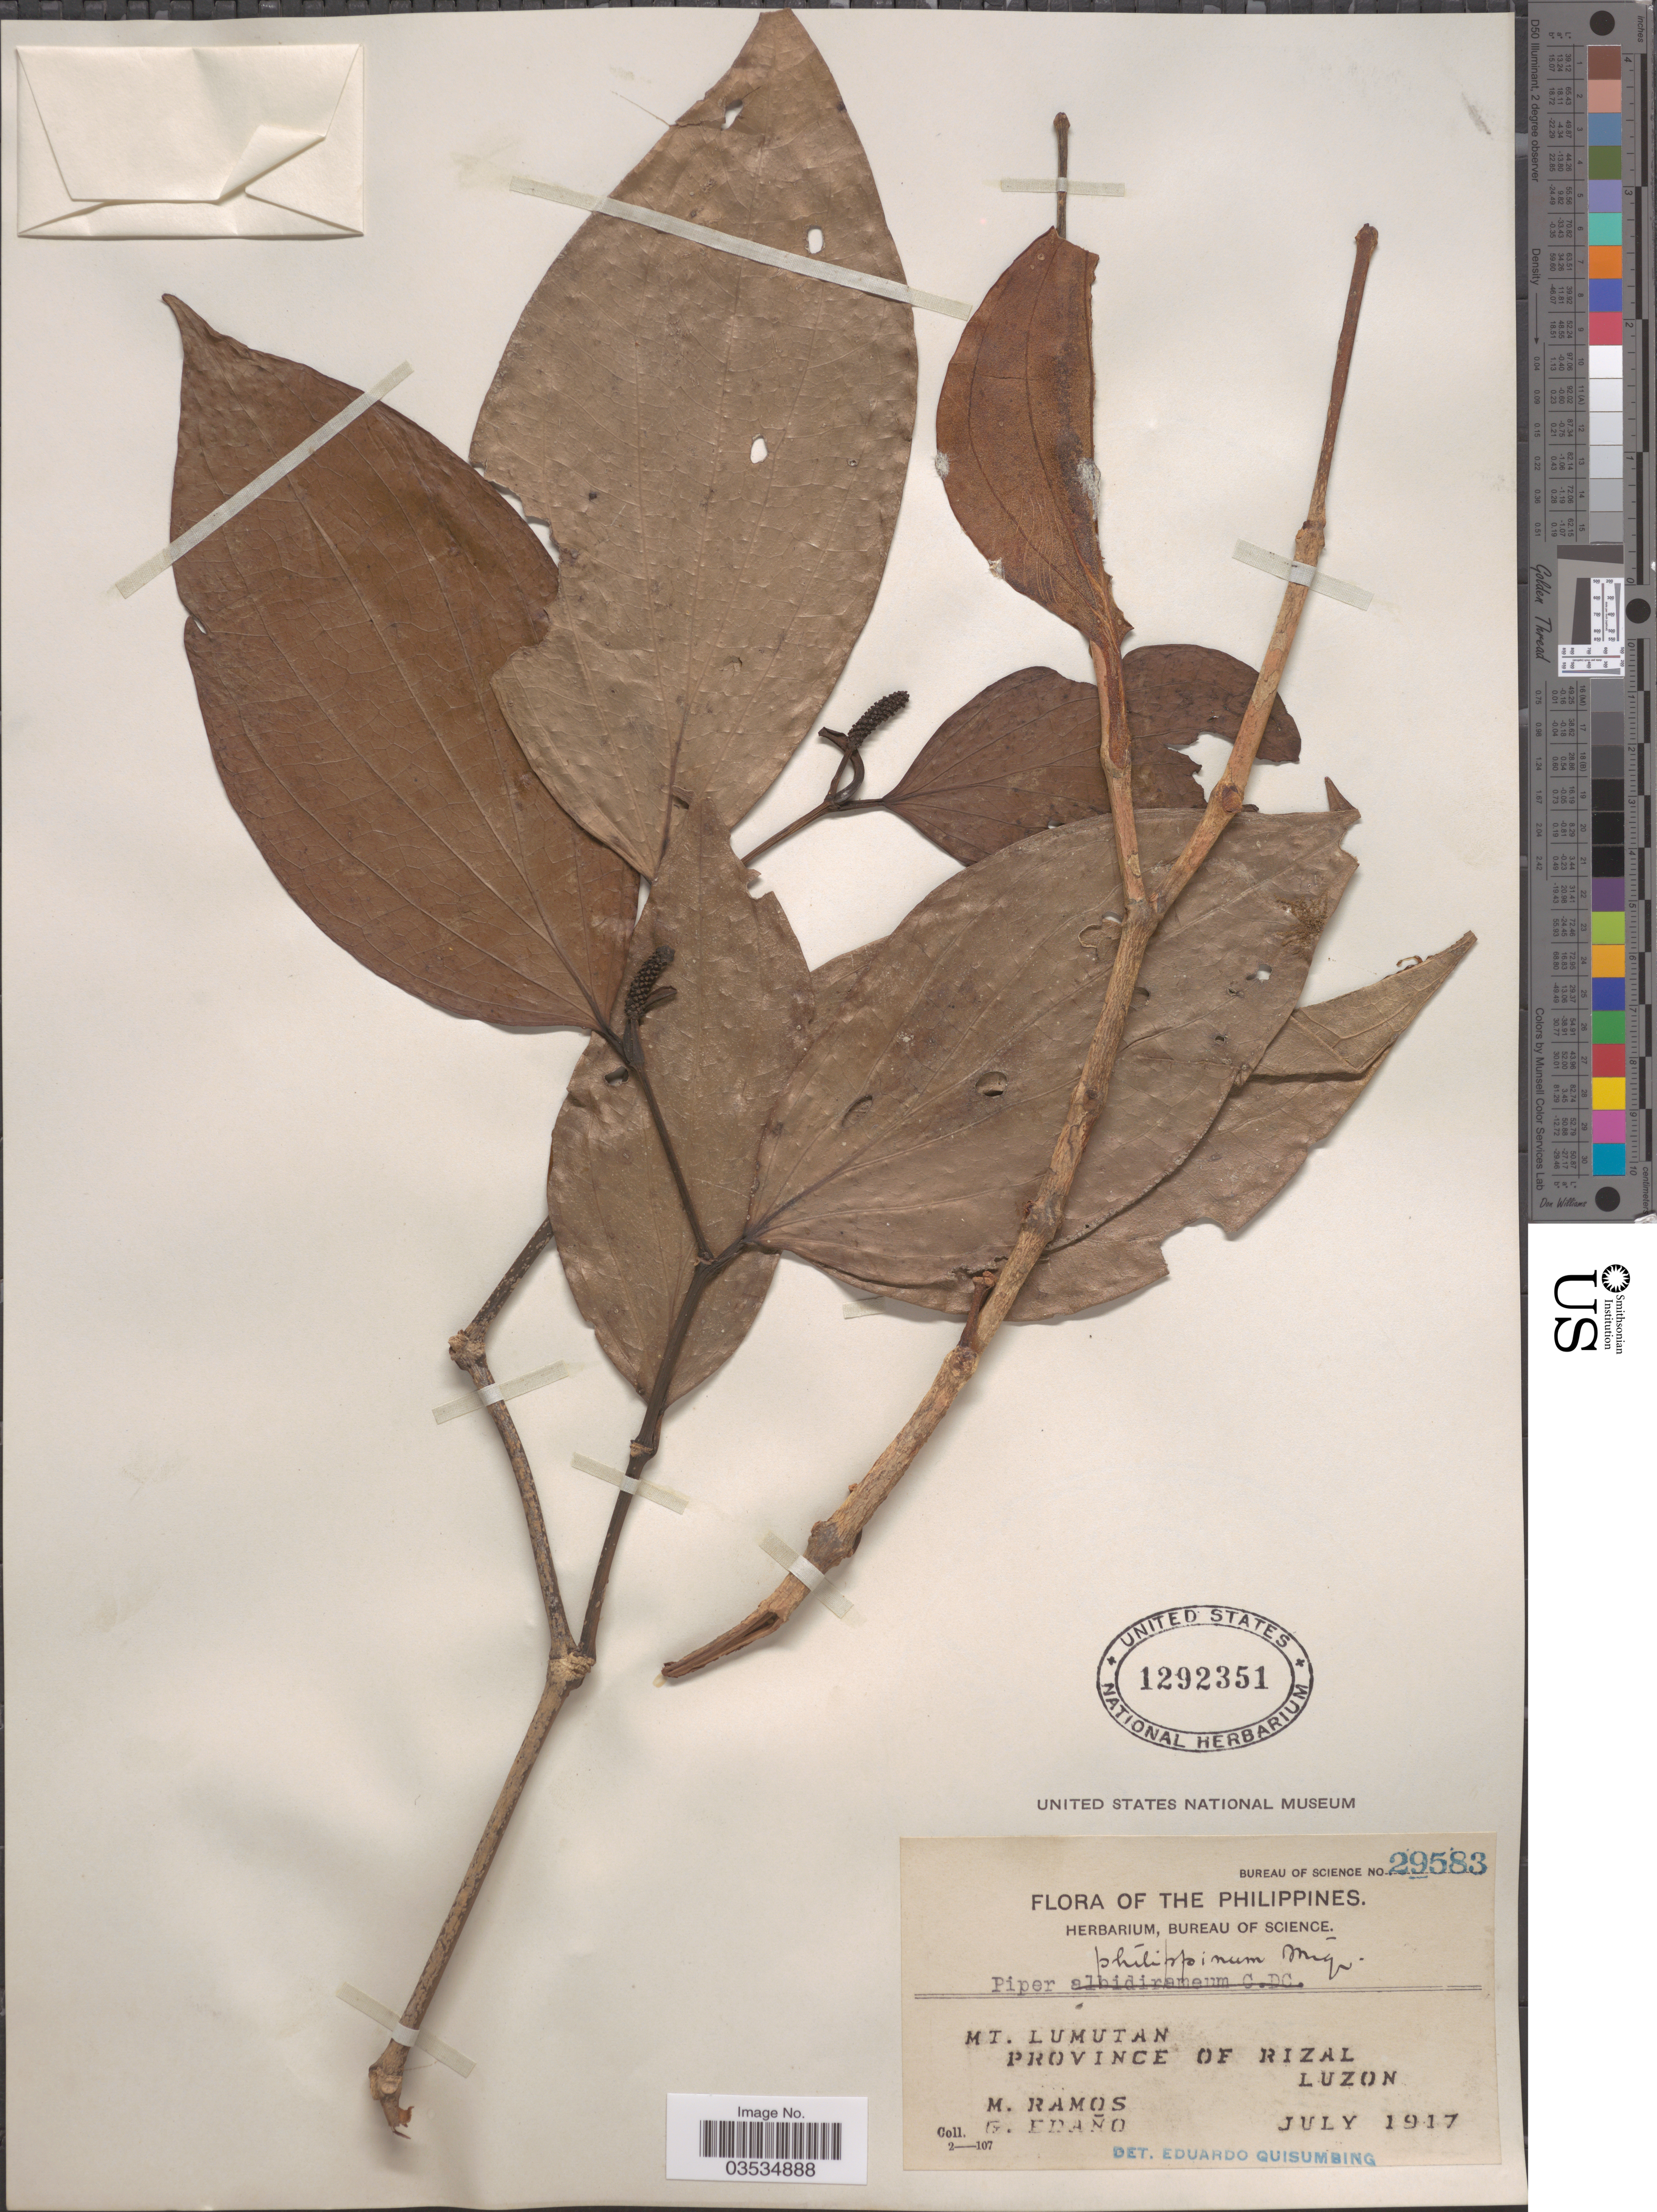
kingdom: Plantae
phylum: Tracheophyta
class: Magnoliopsida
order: Piperales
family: Piperaceae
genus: Piper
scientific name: Piper philippinum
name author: Miq.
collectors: M. Ramos & G. Edaño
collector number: Bureau of Science 29583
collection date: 1917-07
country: Philippines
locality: Mt. Lumutan. Province of Rizal. Luzon.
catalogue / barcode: US 1292351